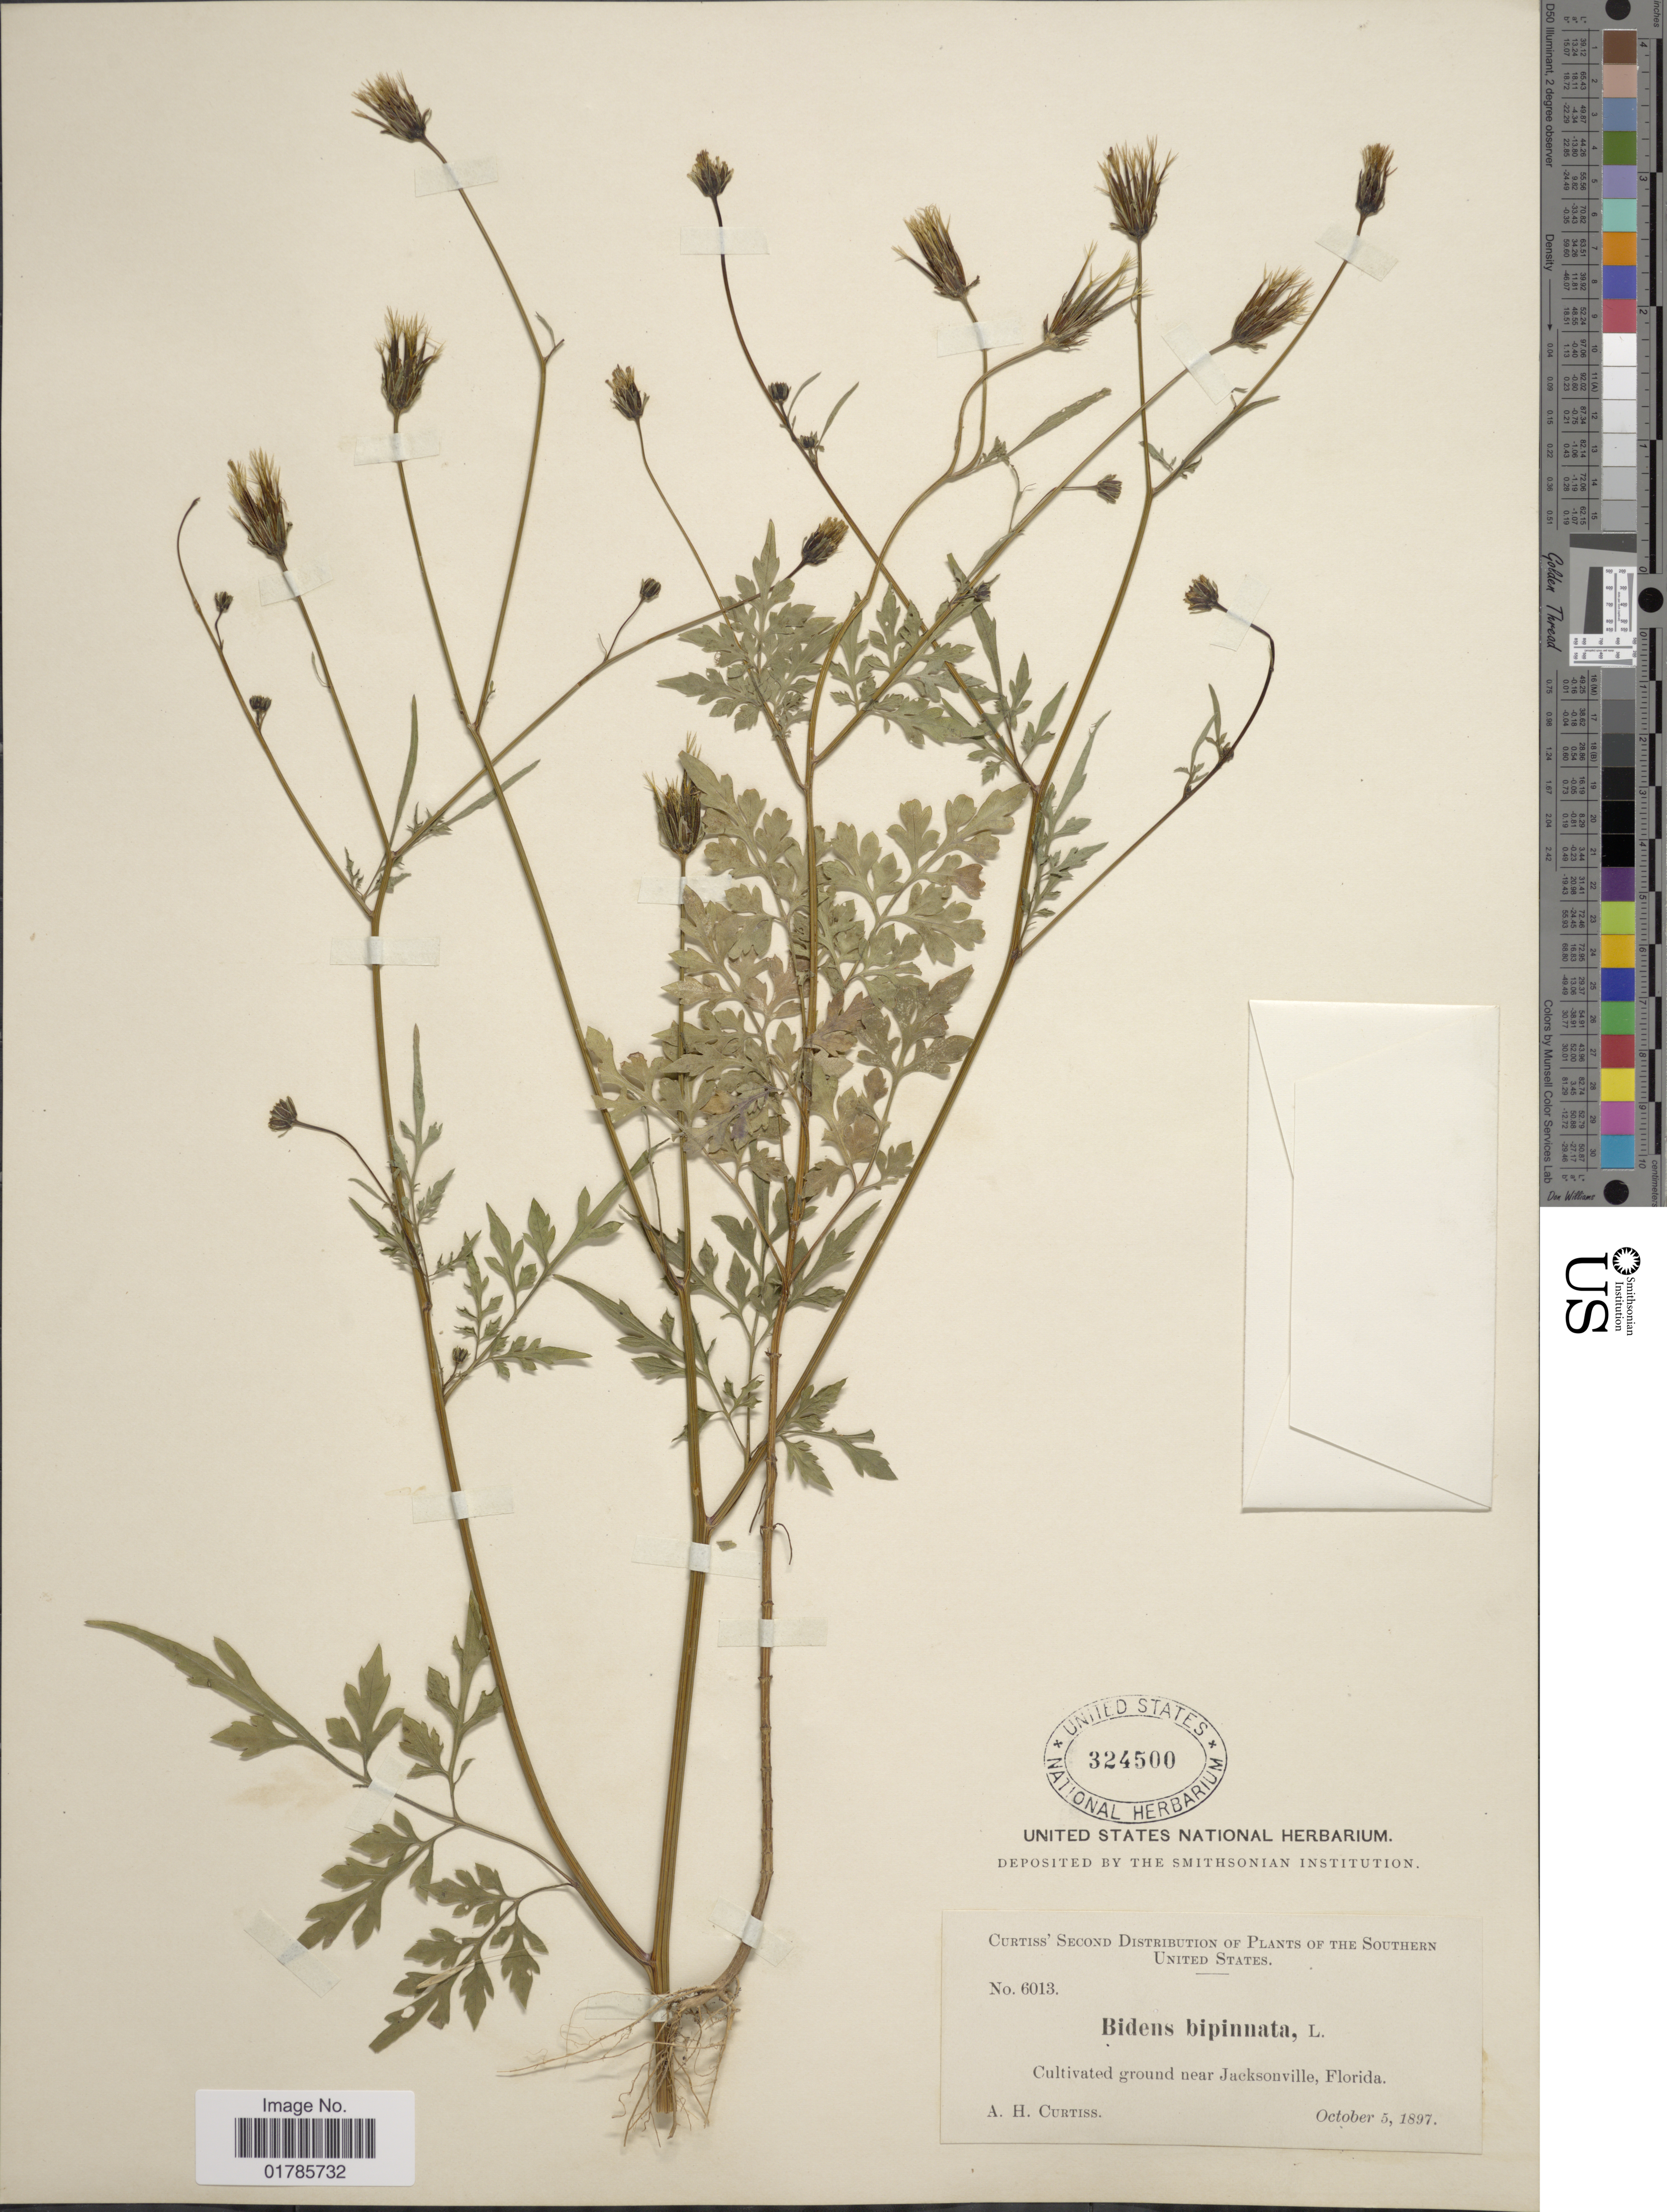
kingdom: Plantae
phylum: Tracheophyta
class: Magnoliopsida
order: Asterales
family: Asteraceae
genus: Bidens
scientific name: Bidens bipinnata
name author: L.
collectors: A. H. Curtiss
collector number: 6013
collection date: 1897-10-05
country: United States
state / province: Florida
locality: Near Jacksonville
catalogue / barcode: US 324500